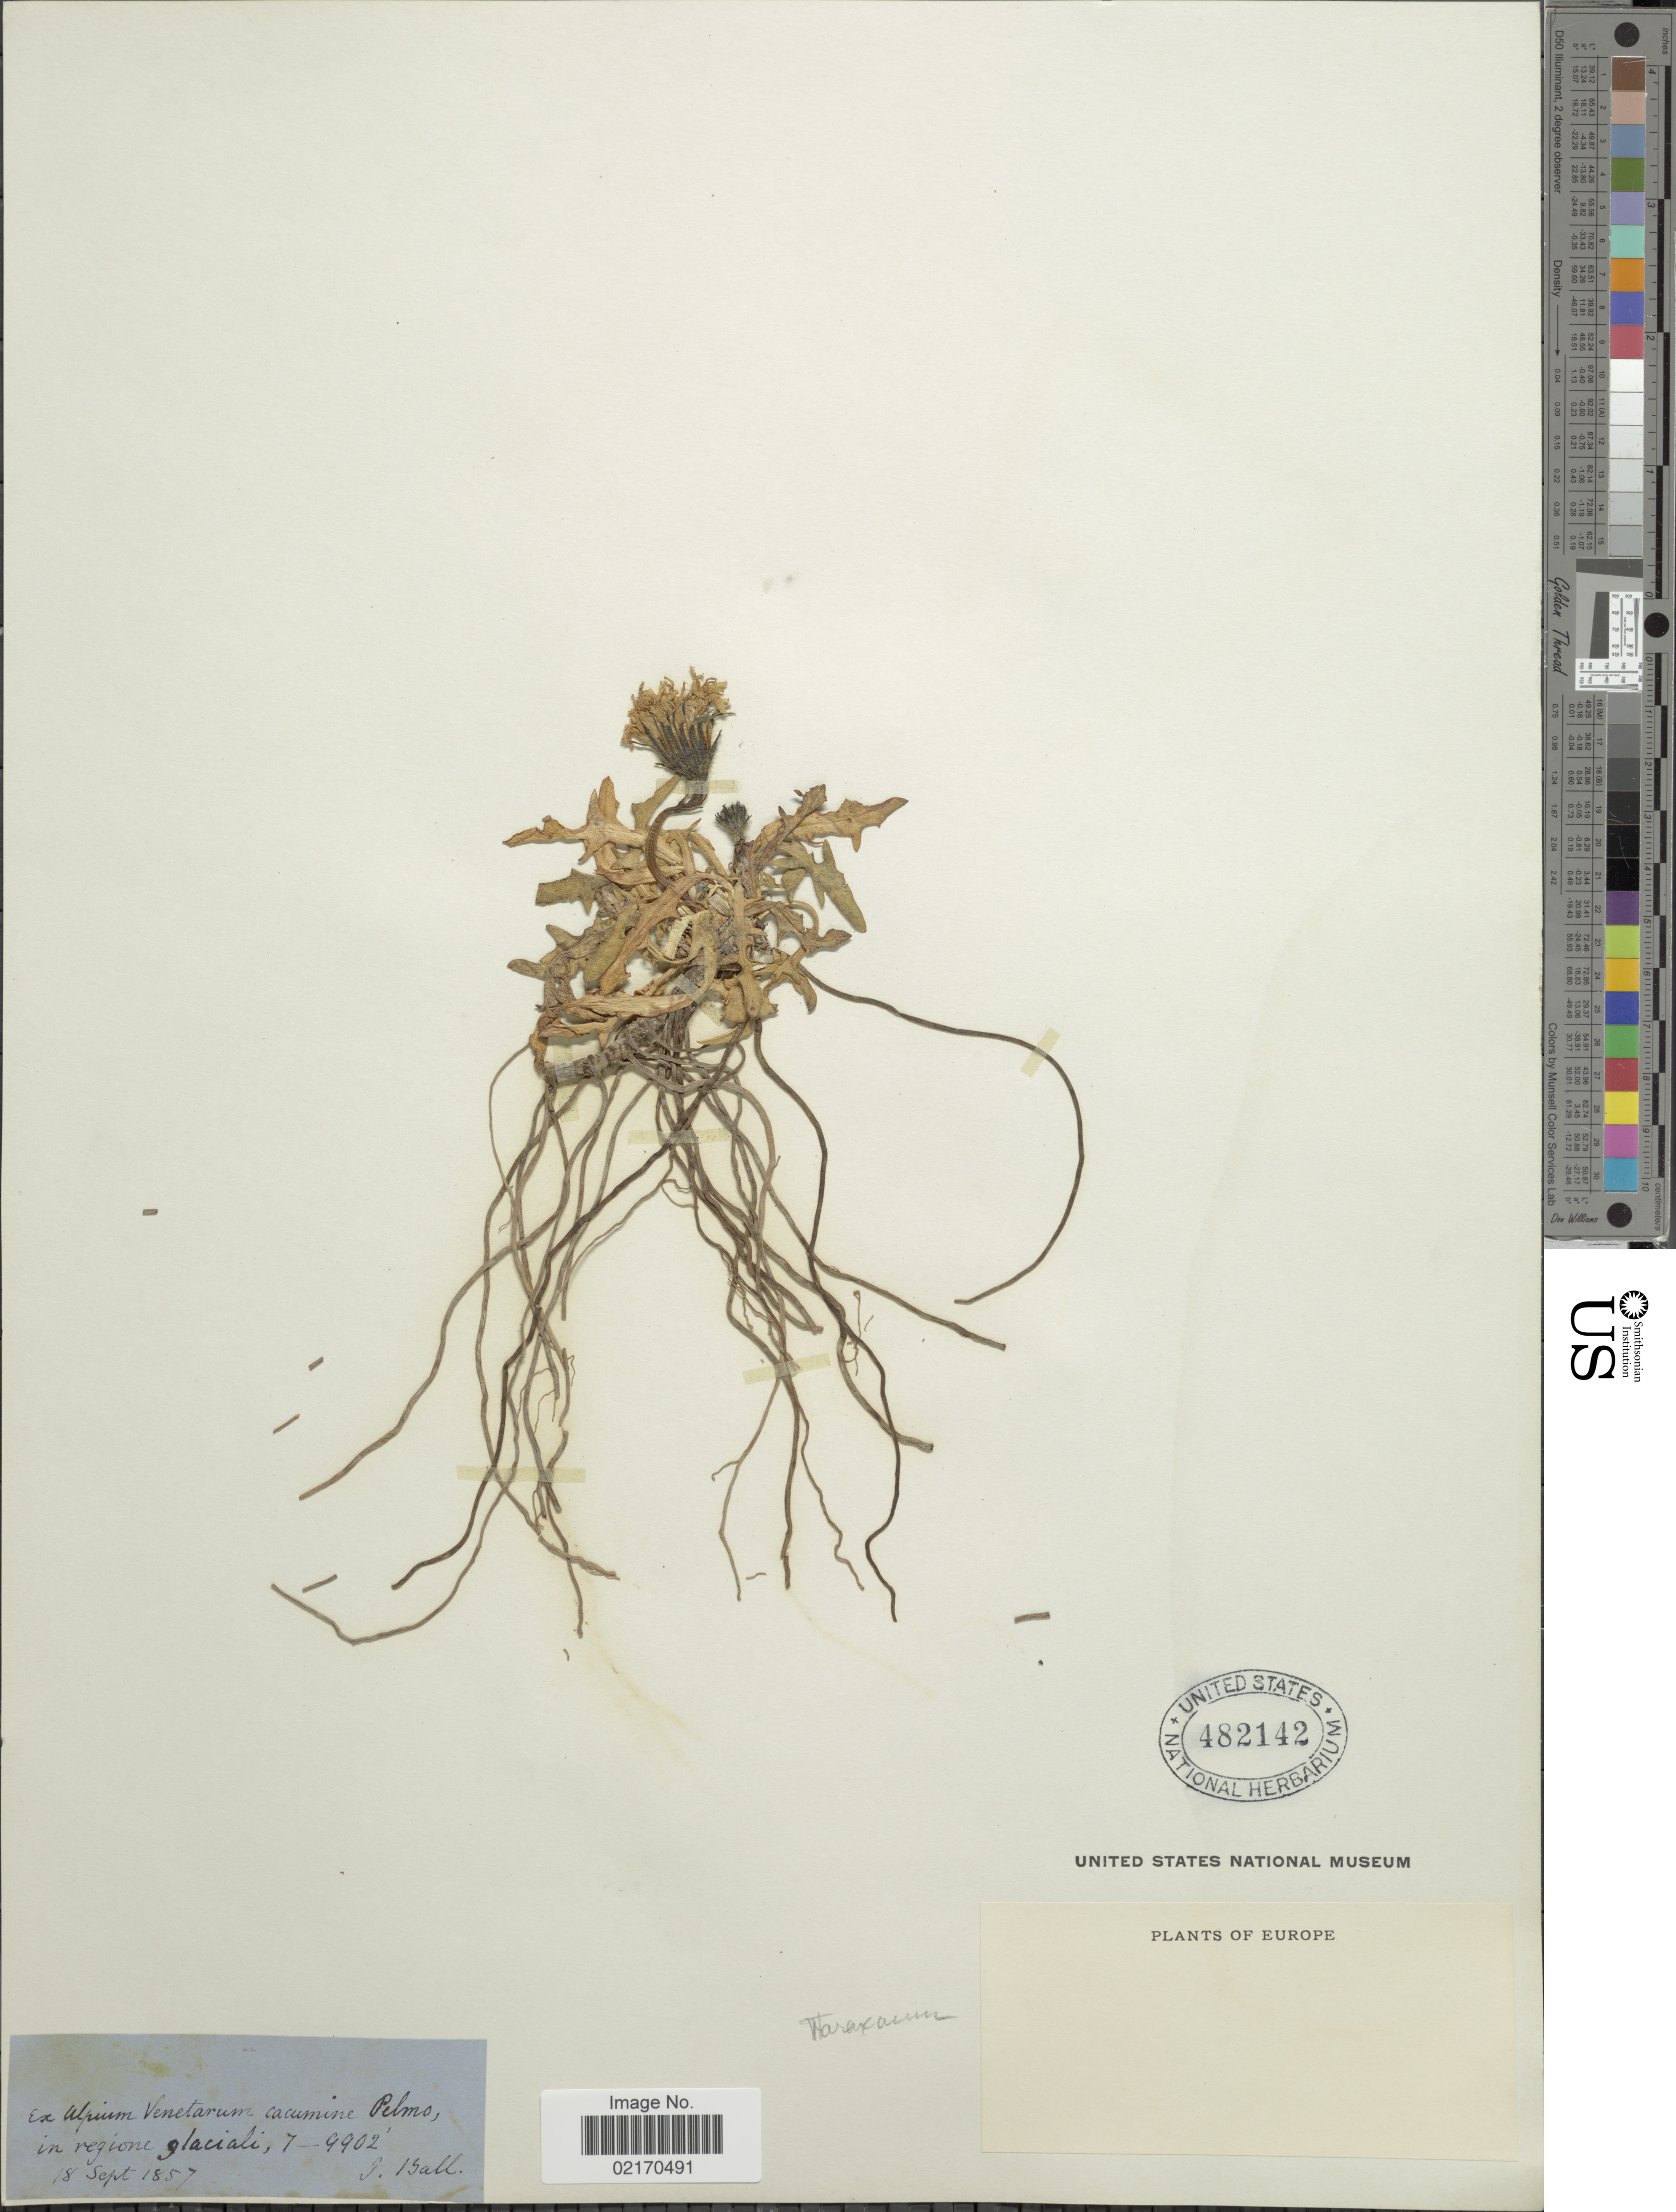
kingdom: Plantae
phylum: Tracheophyta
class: Magnoliopsida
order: Asterales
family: Asteraceae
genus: Taraxacum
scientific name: Taraxacum sp.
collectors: J. Ball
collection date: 1857-09-18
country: Italy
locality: Europe, Ex Alpium Venetarum cacumine Pelmo, in regione glaciali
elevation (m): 2134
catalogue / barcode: US 482142